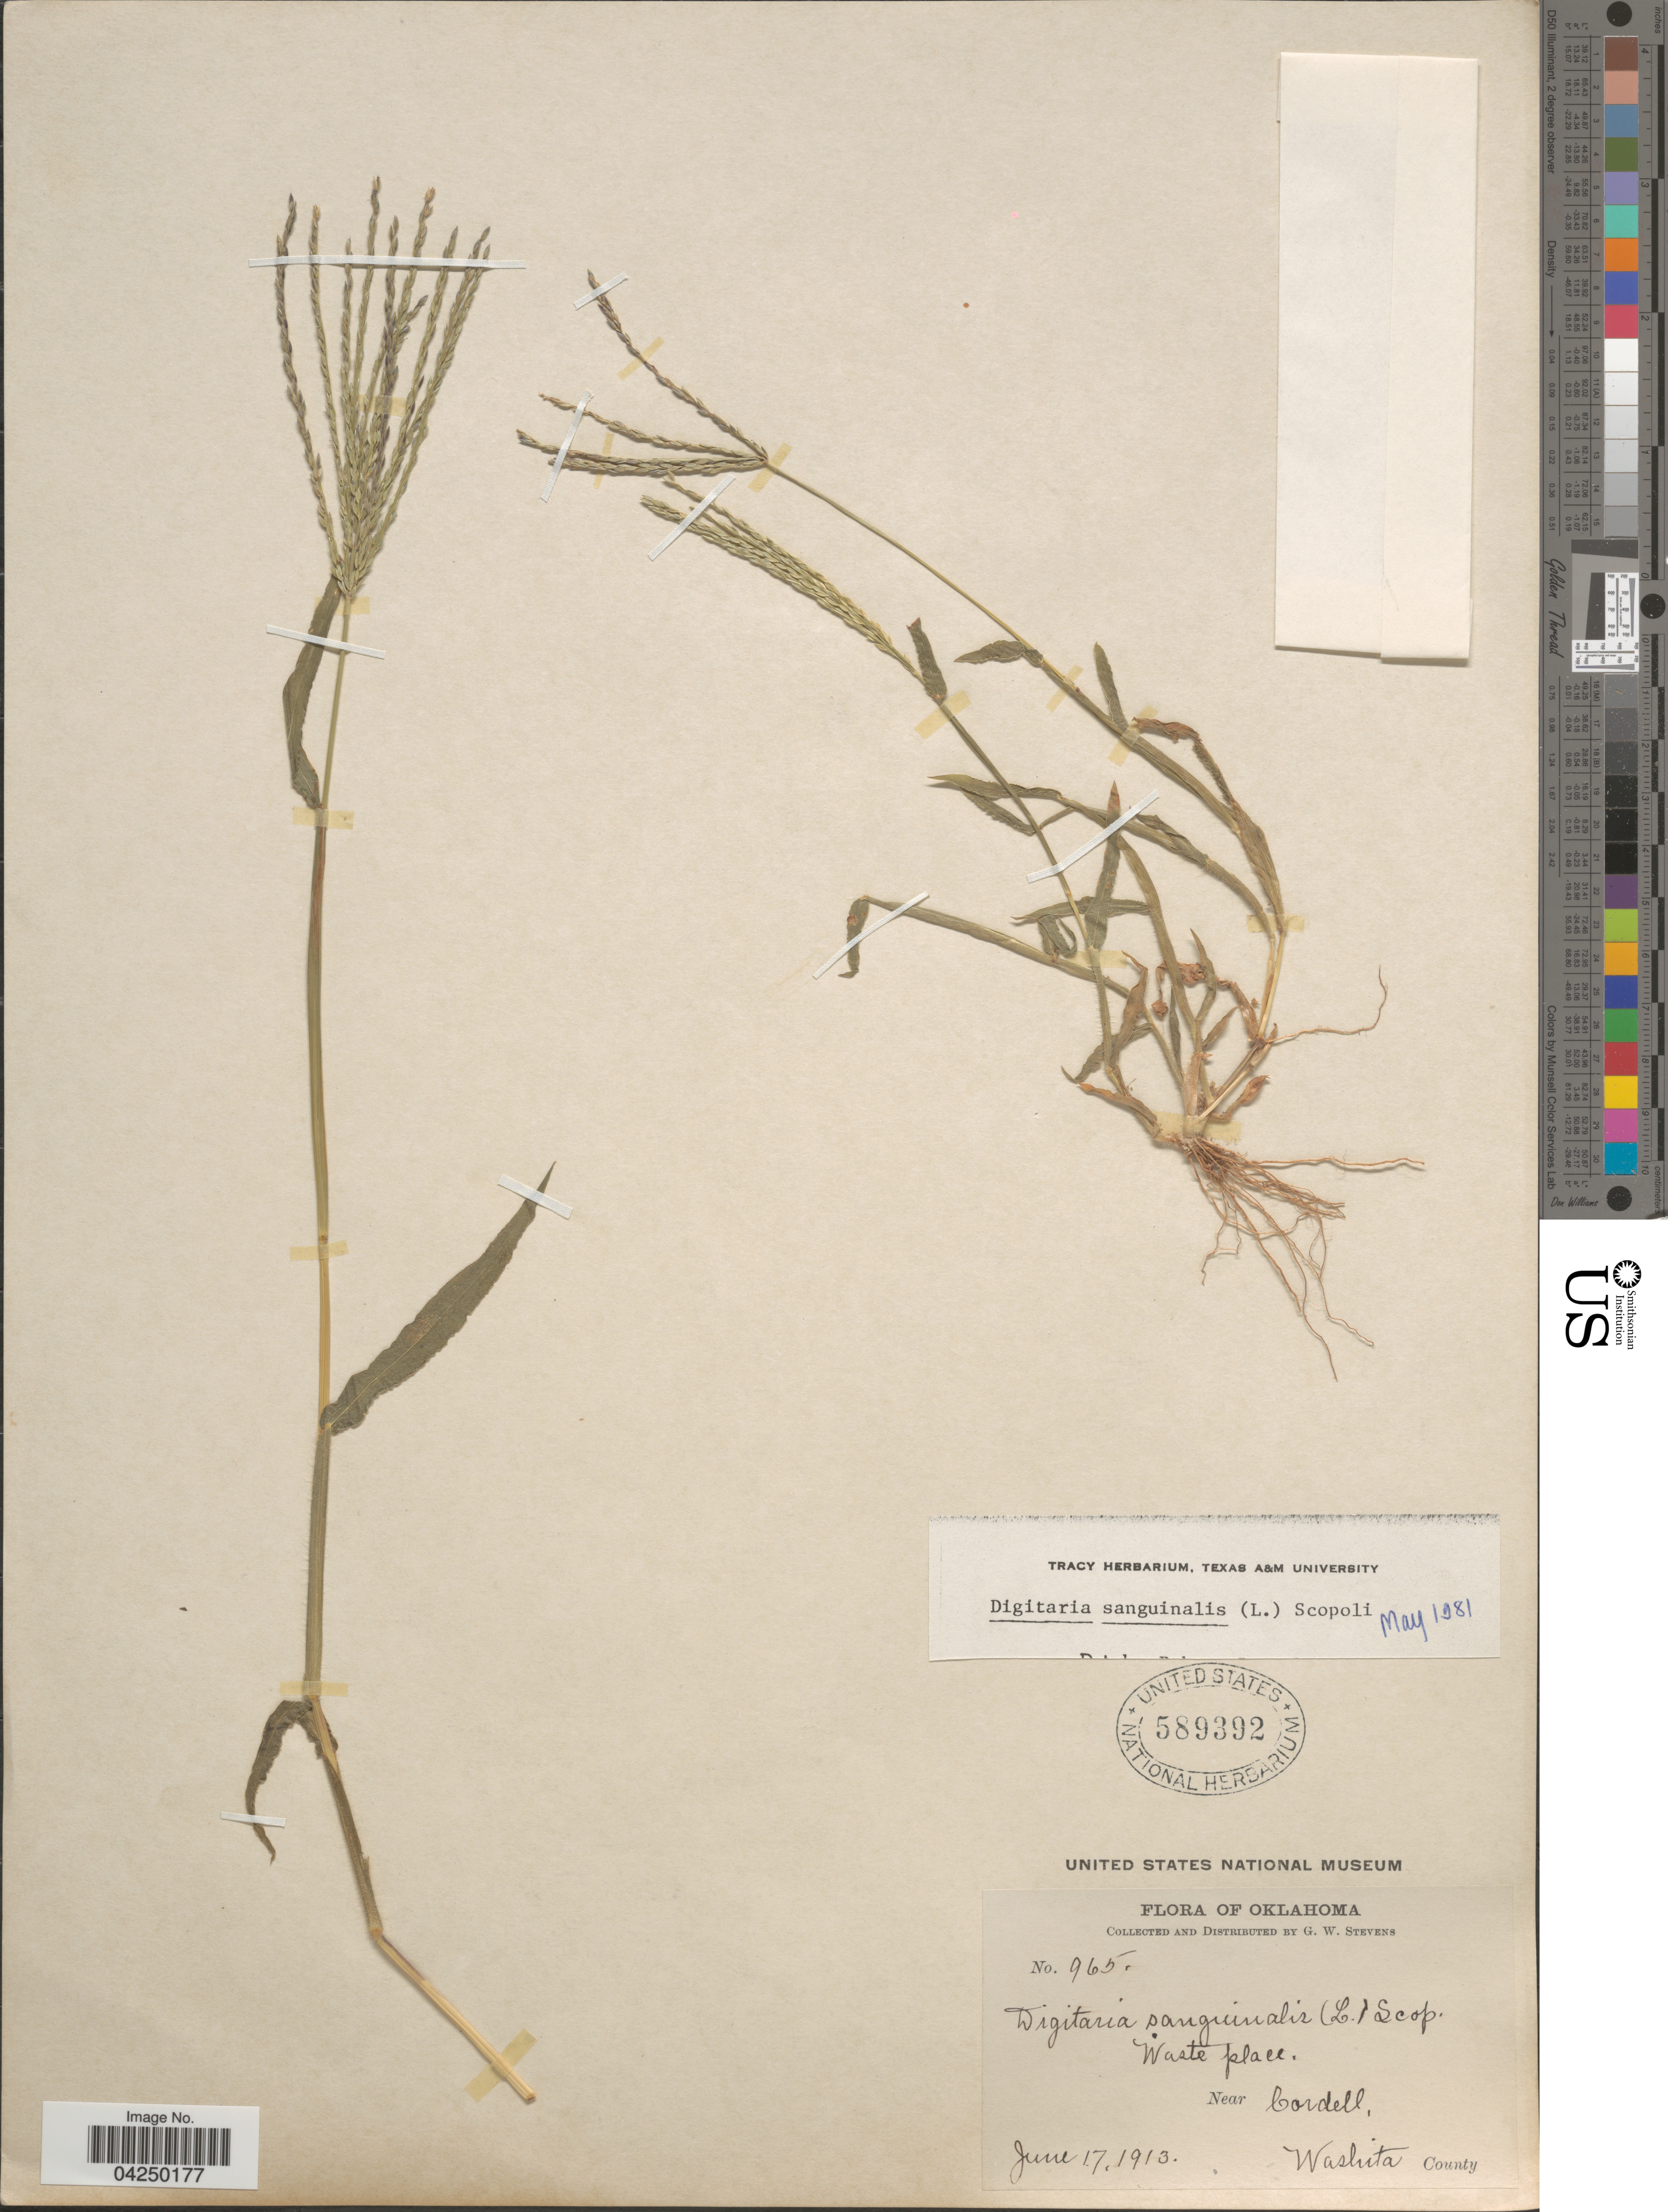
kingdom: Plantae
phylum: Tracheophyta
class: Liliopsida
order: Poales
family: Poaceae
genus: Digitaria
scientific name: Digitaria sanguinalis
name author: (L.) Scop.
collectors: G. W. Stevens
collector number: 965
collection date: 1913-06-17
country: United States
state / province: Oklahoma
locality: Waste place. Near Cordell, Washita County.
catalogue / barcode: US 589392